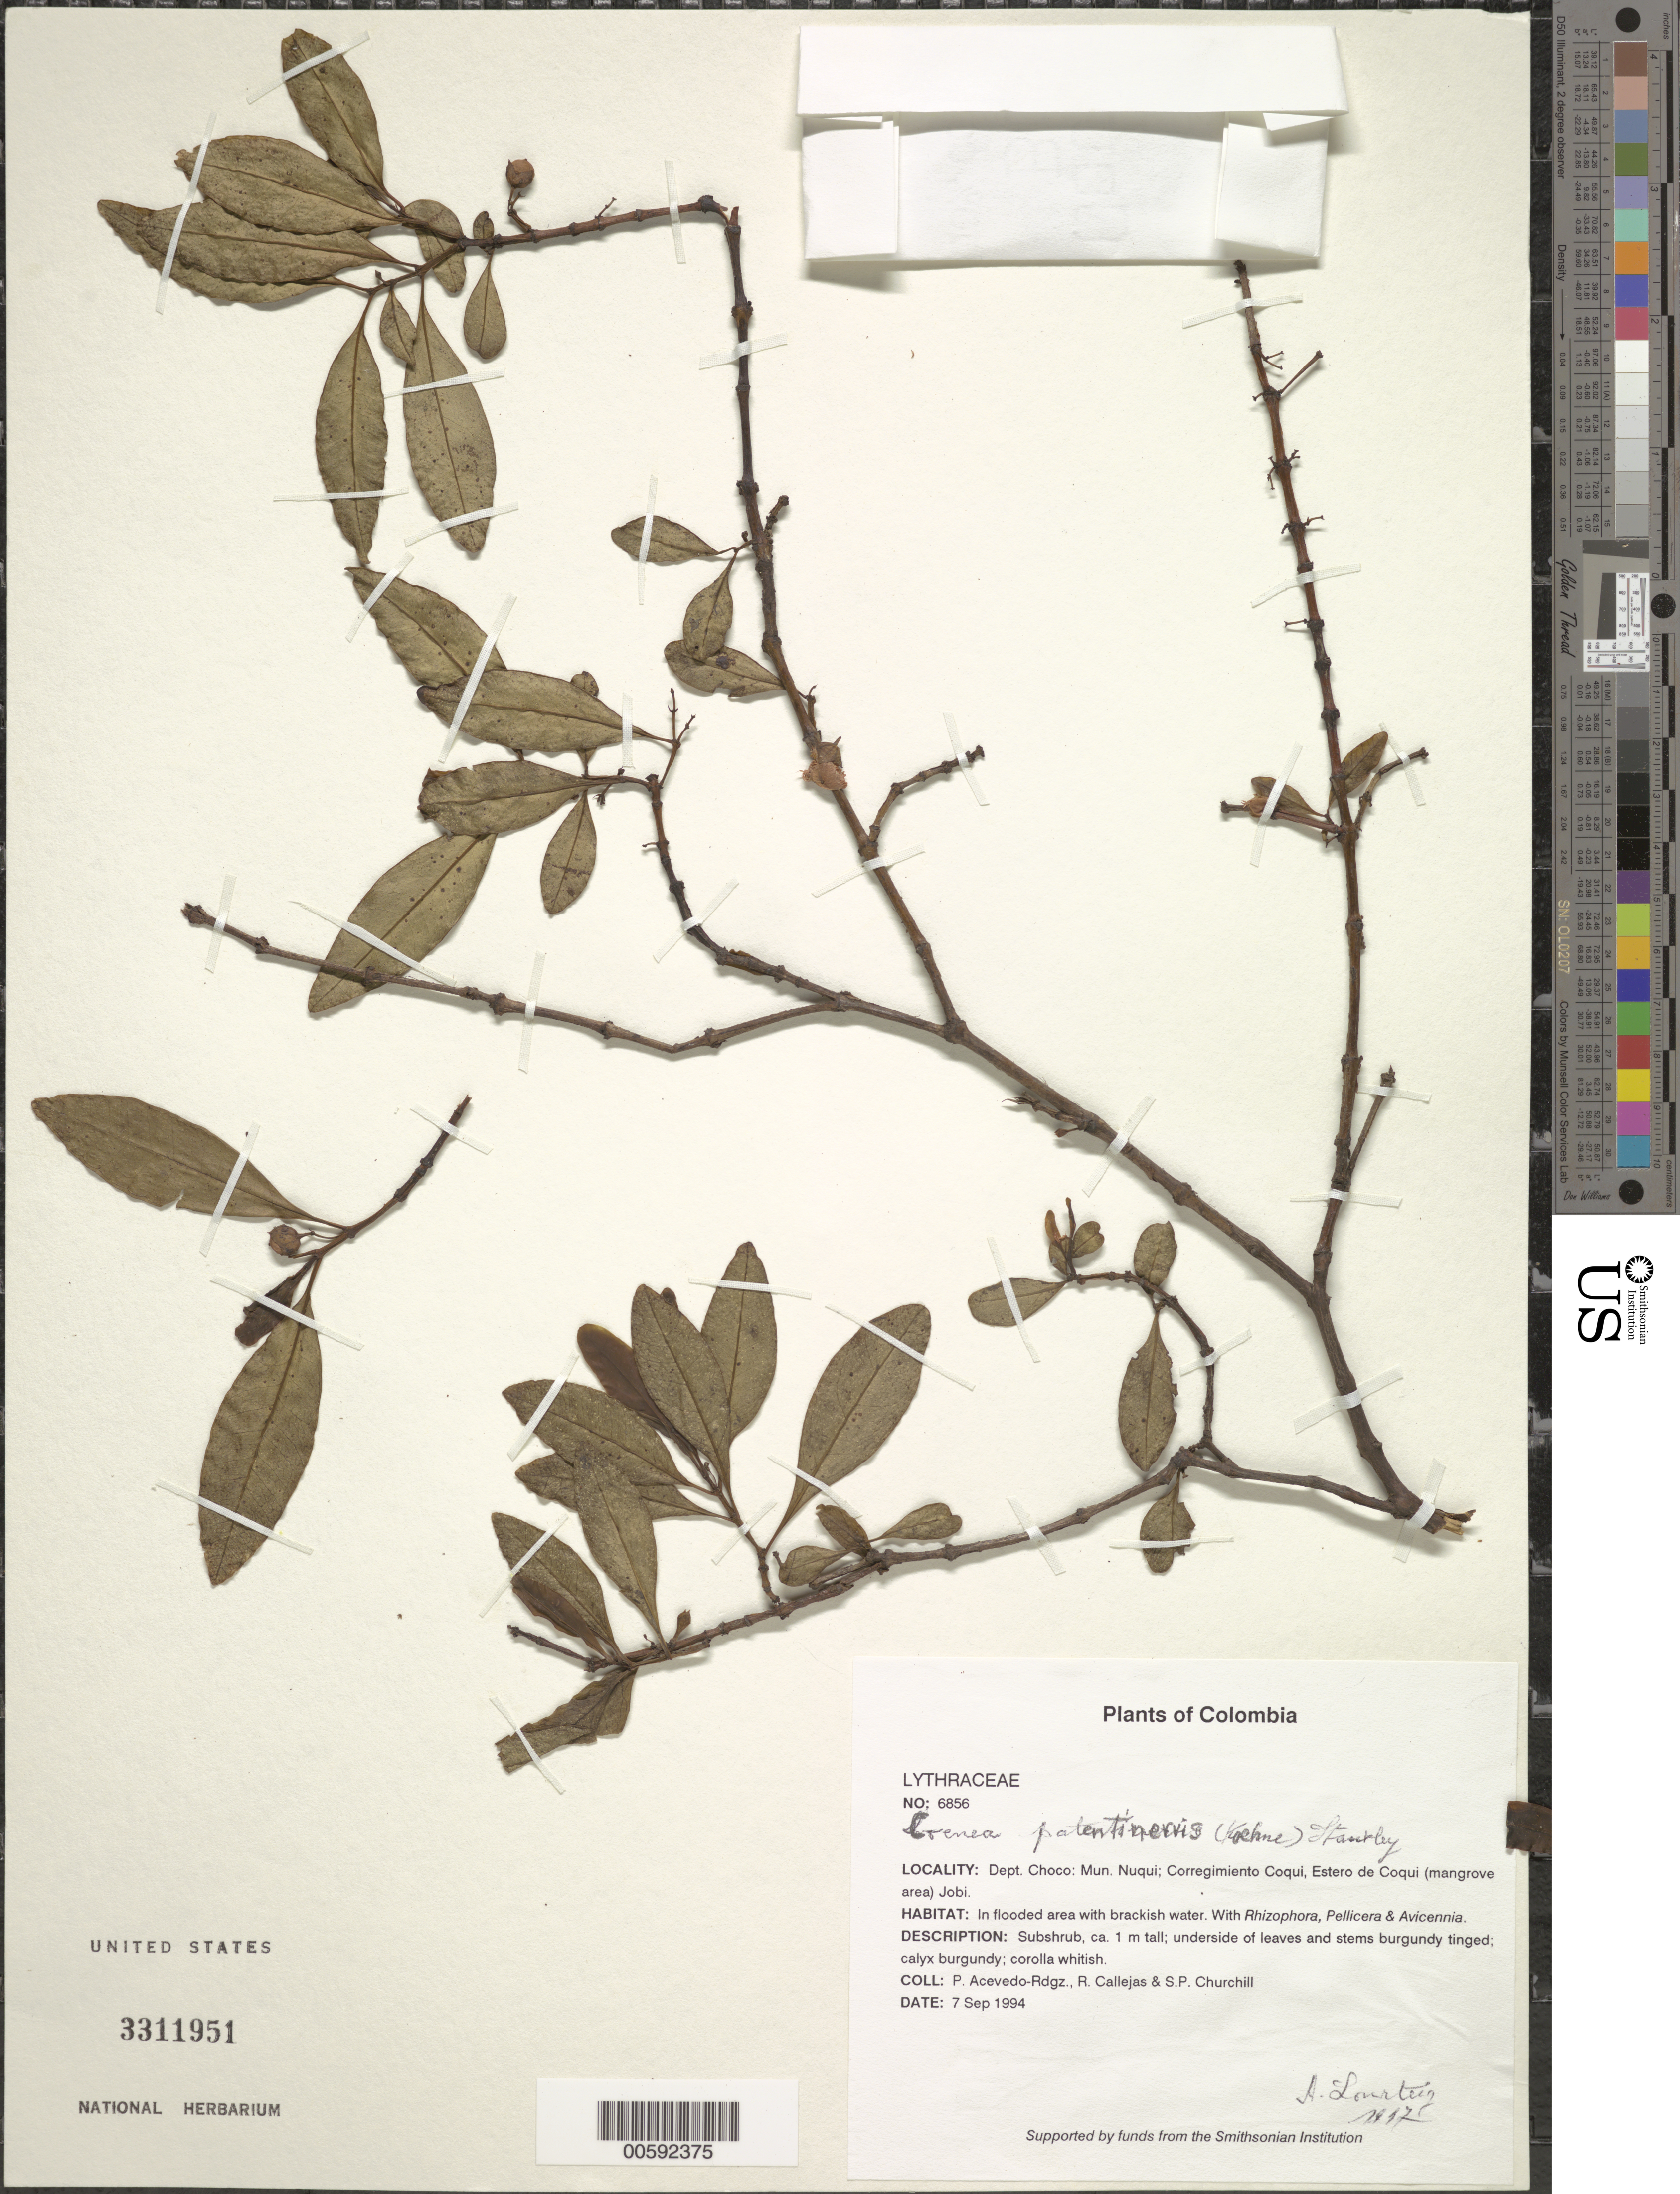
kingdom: Plantae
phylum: Tracheophyta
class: Magnoliopsida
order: Myrtales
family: Lythraceae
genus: Ammannia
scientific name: Ammannia patentinervius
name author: (Koehne) S.A. Graham et al.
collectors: P. Acevedo-Rodr., R. Callejas & S. Churchill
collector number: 6856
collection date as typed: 07 Sep 1994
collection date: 1994-09-07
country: Colombia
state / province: Chocó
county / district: Nuqui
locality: Depart. Choco; Mun. Nuqui; Corregimiento Coqui; Estero de Coqui (mangrove area) Jobi.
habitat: In flooded area with brackish water. With Rhizophora, Pellicera & Avicennia.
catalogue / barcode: US 3311951